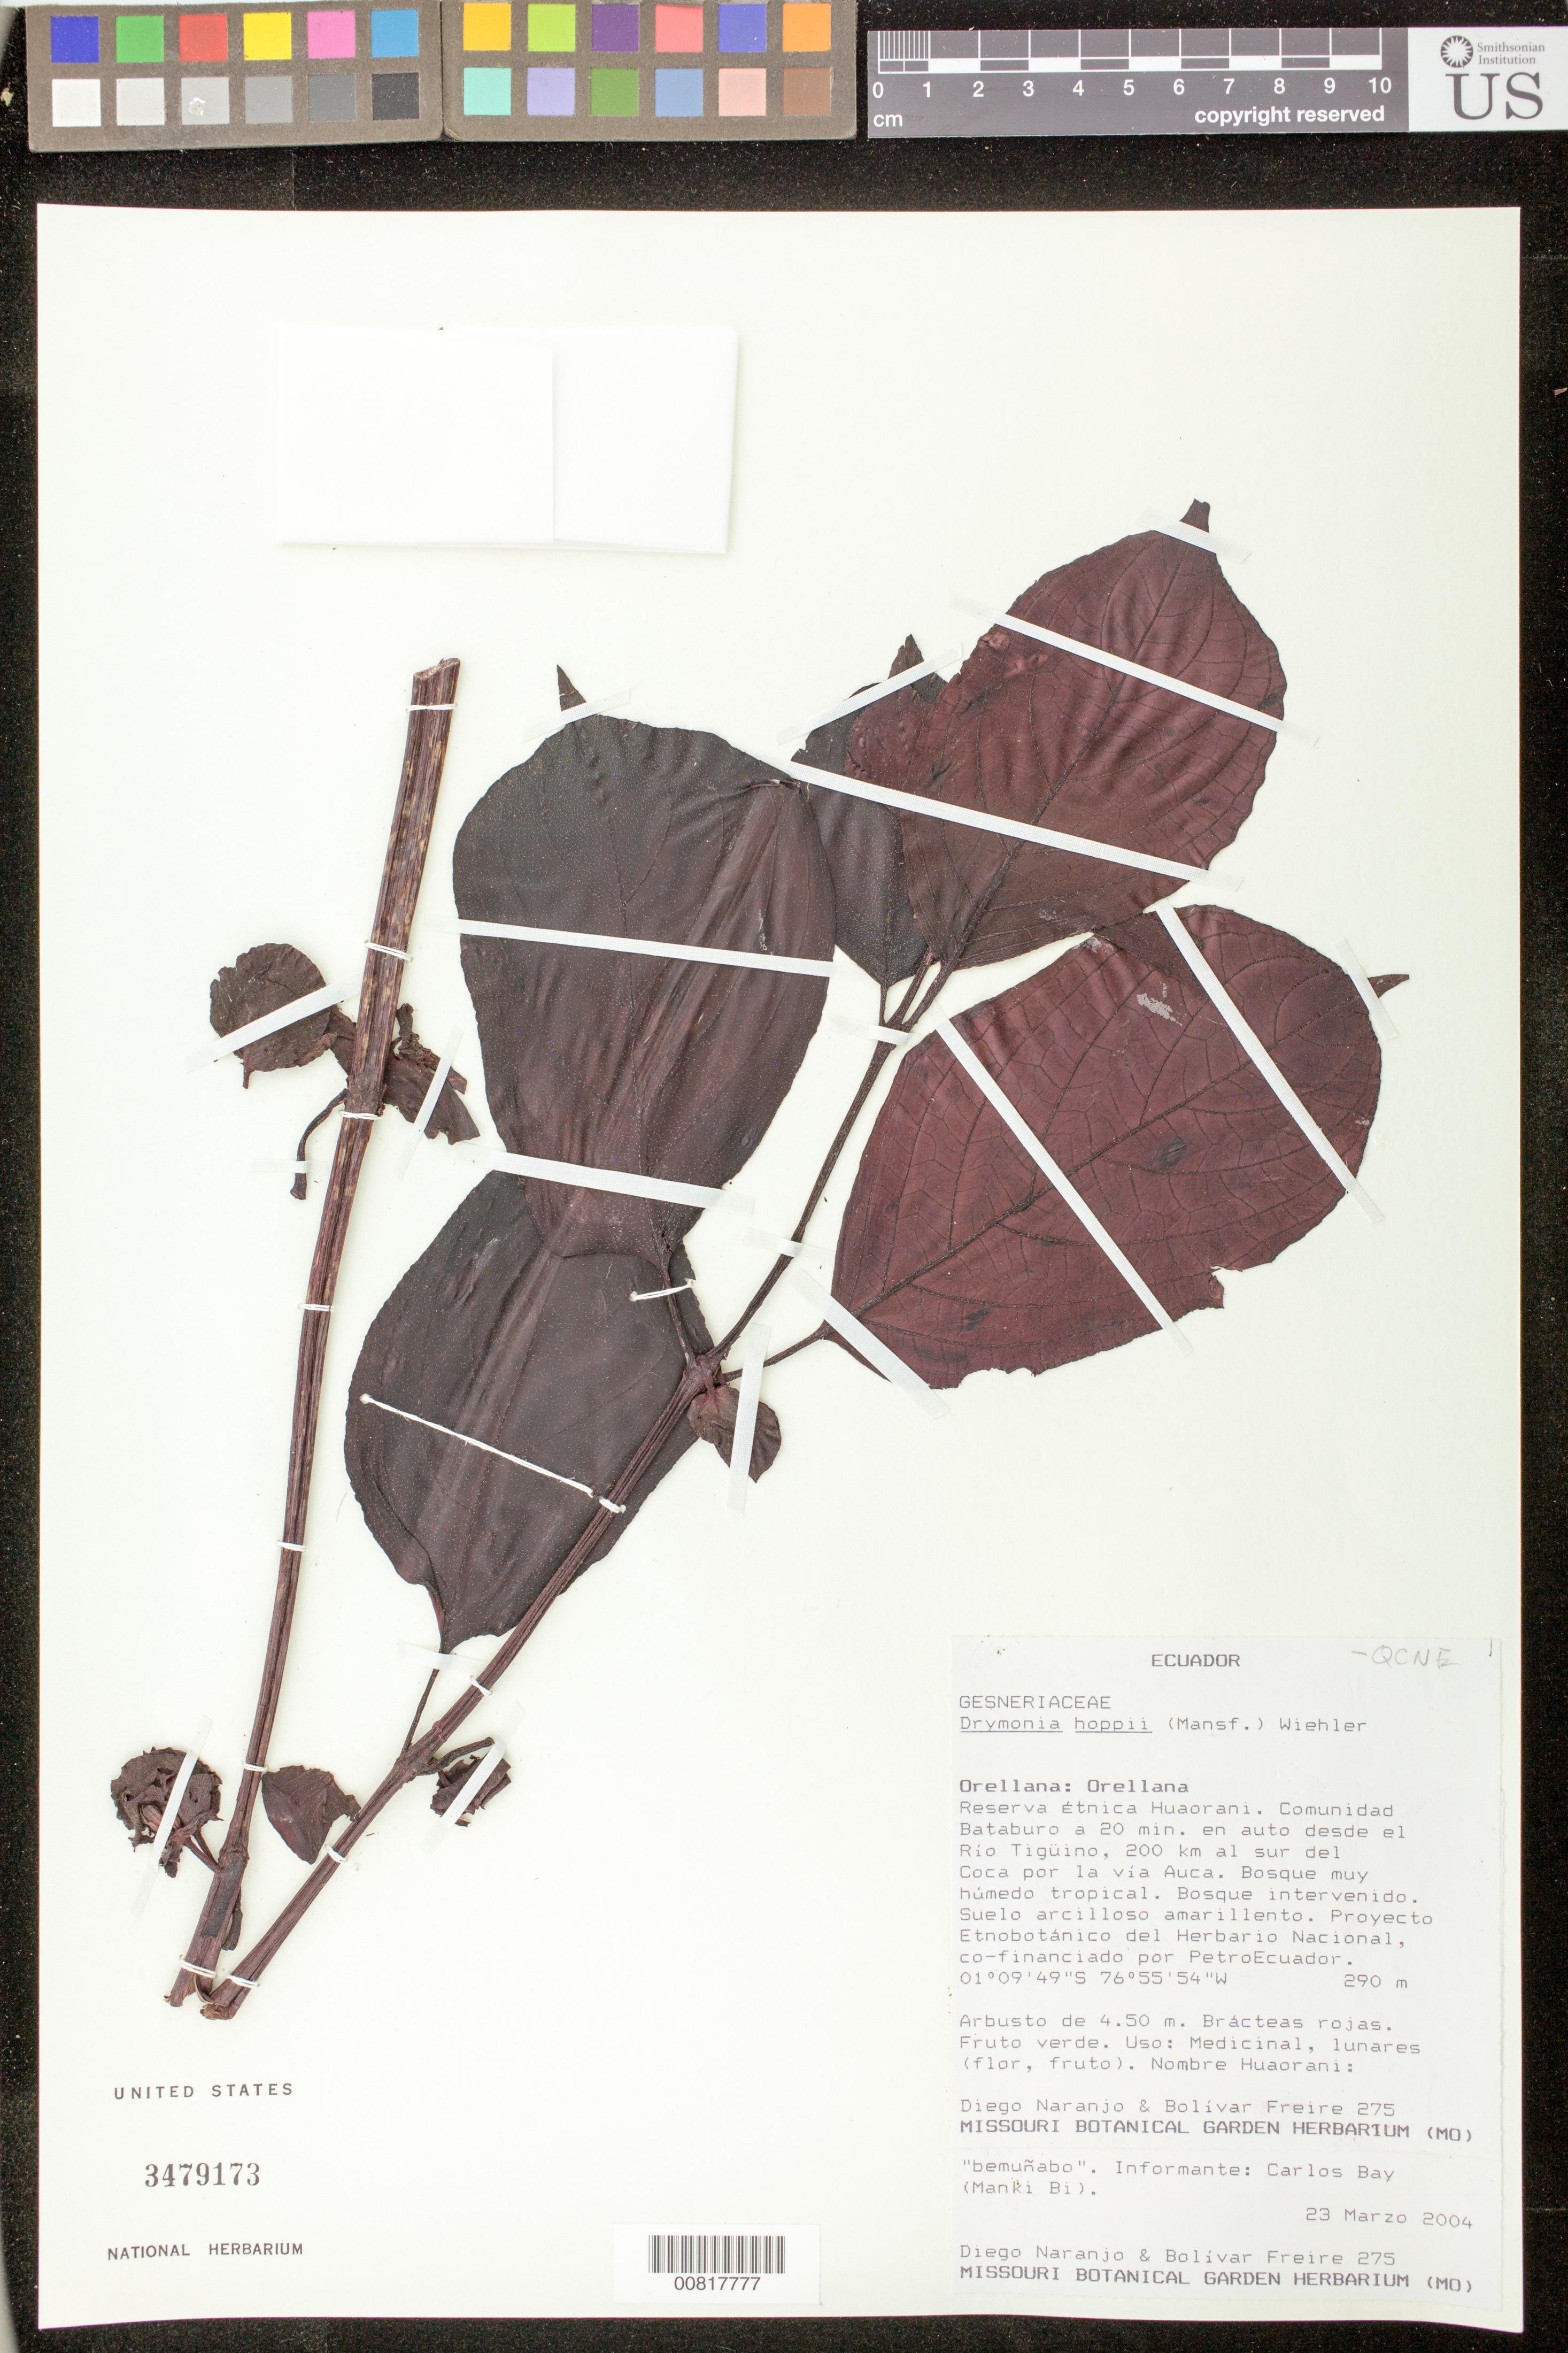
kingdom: Plantae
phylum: Tracheophyta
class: Magnoliopsida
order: Lamiales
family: Gesneriaceae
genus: Drymonia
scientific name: Drymonia hoppii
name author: (Mansf.) Wiehler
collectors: D. Naranjo & B. Freire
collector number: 275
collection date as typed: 23 Mar 2004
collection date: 2004-03-23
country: Ecuador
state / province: Orellana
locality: Orellana: Orellana. Reserva Etnica Huaorani. Comunidad Bataburo a 20 min. en auto desde el Rio Tiguino, 200 km al sur del Coca por la via Auca.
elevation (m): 290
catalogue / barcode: US 3479173